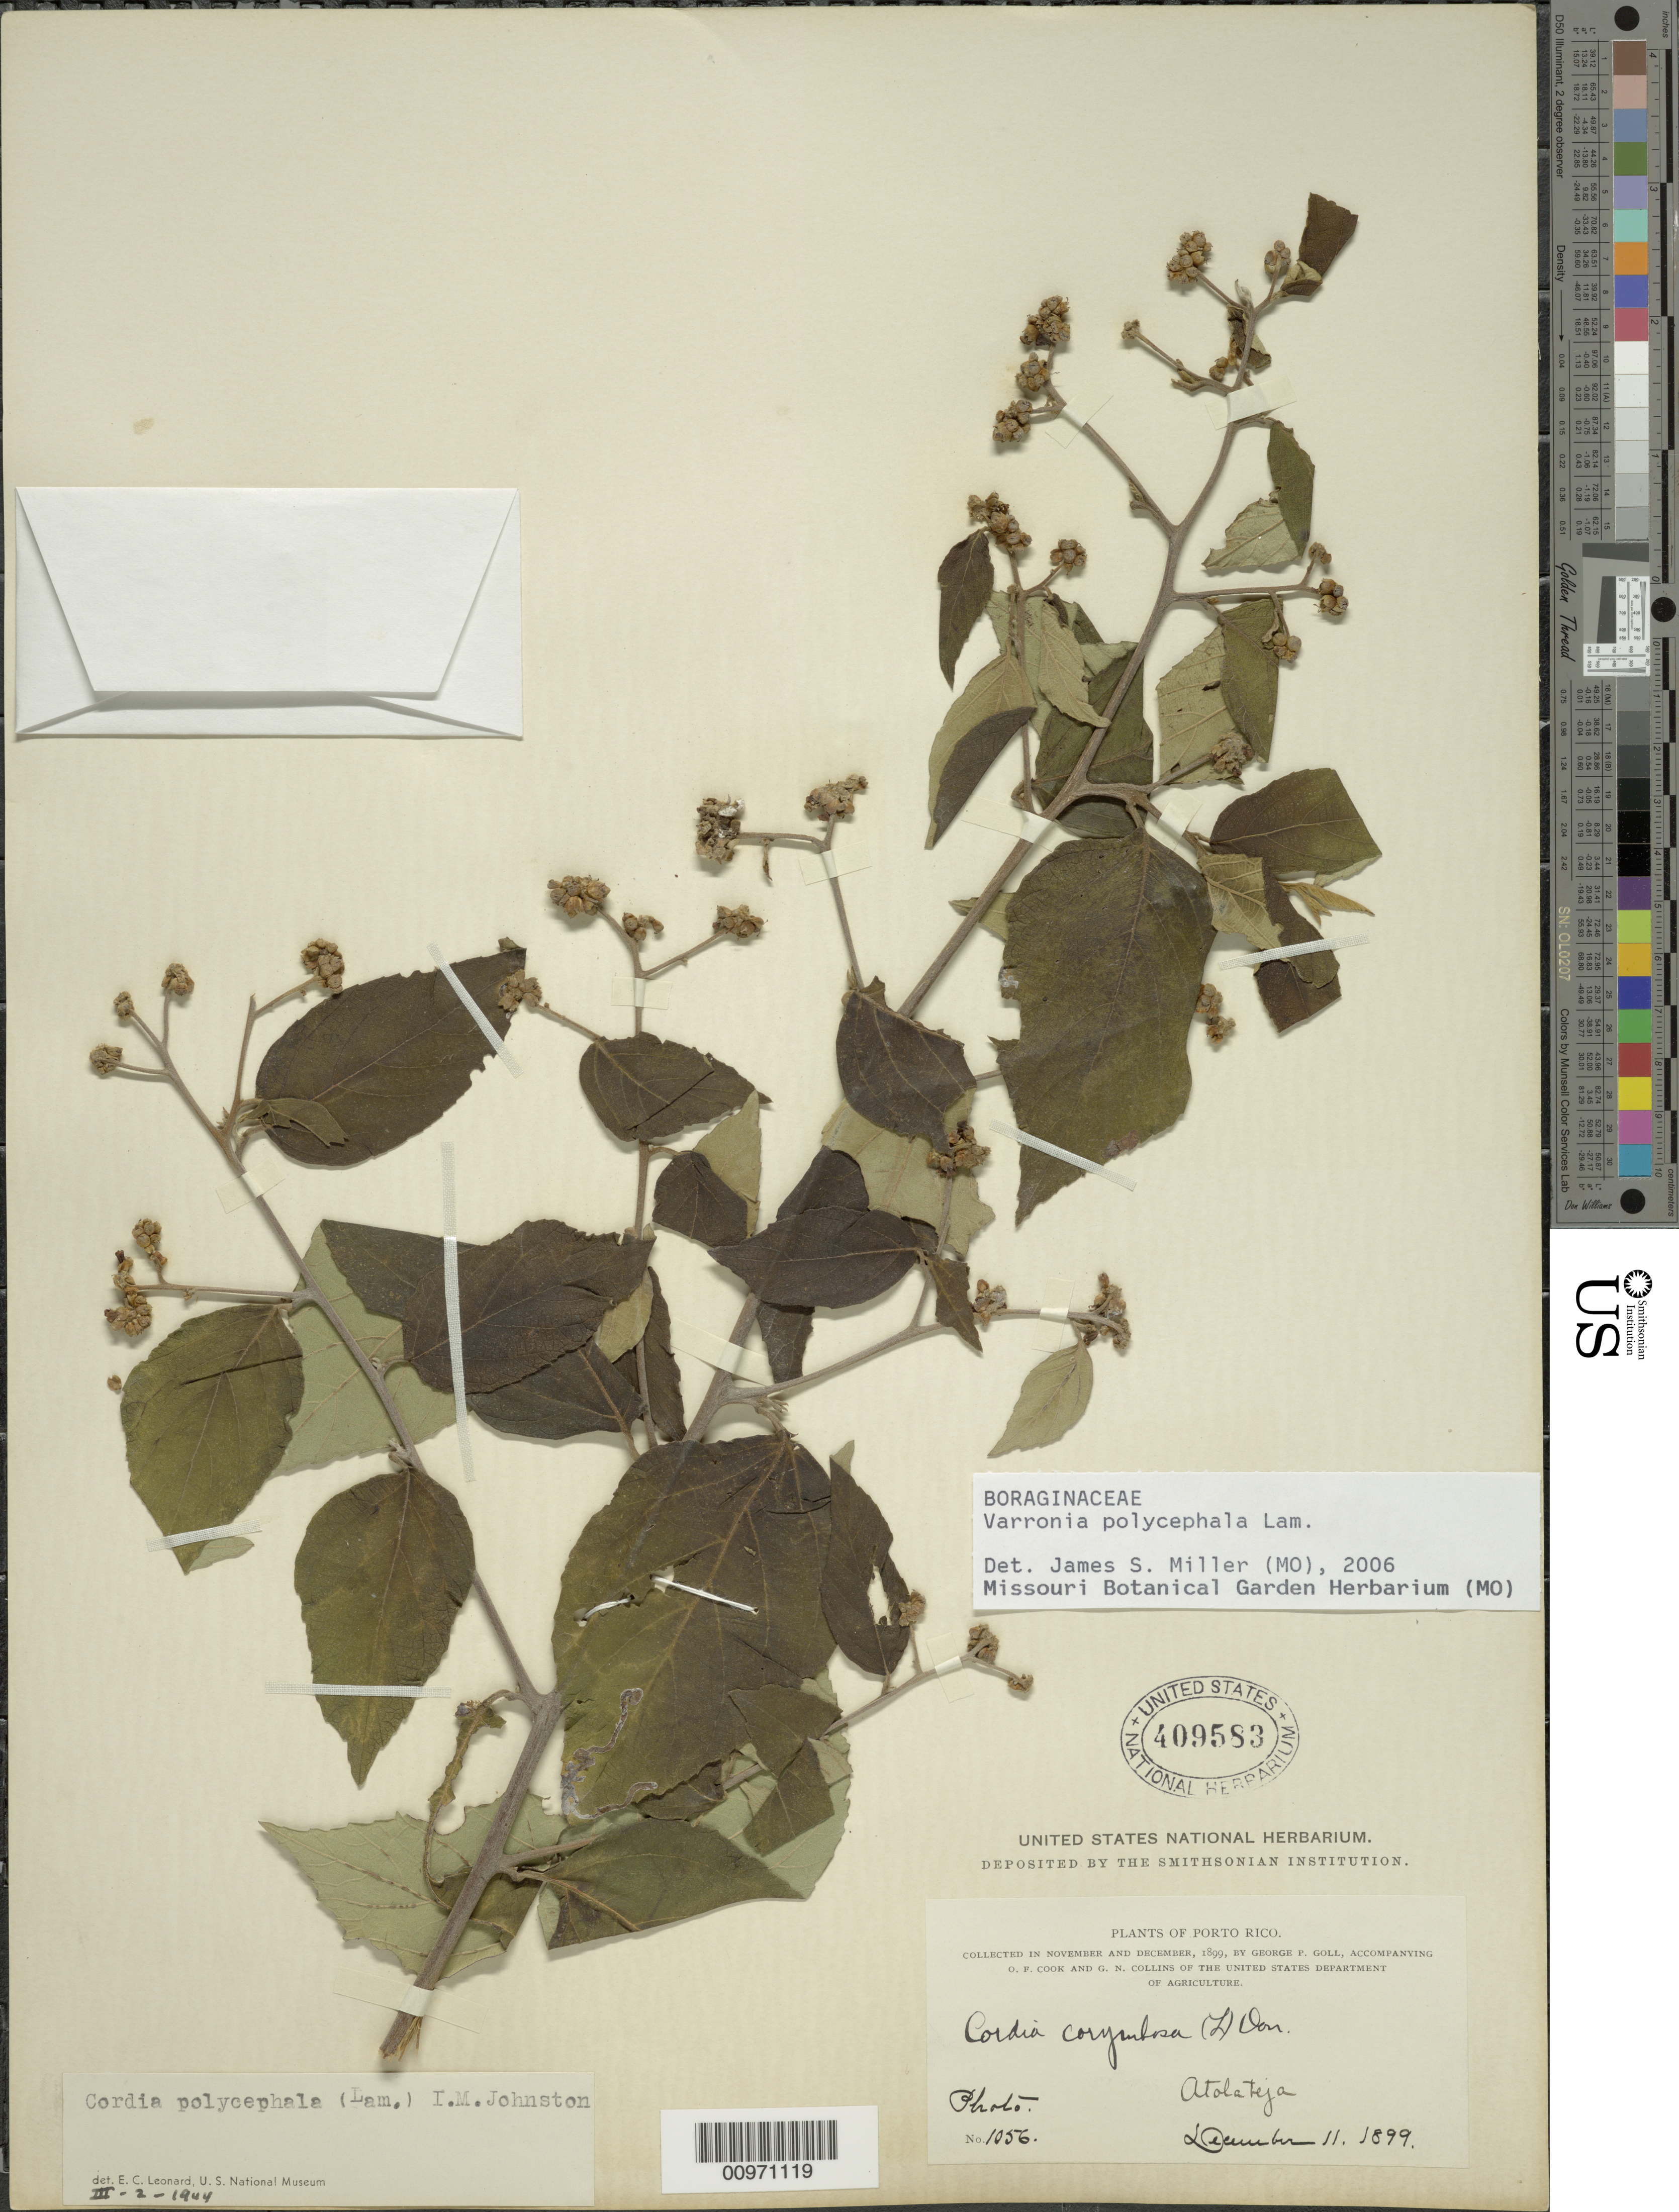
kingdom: Plantae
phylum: Tracheophyta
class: Magnoliopsida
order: Boraginales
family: Cordiaceae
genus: Varronia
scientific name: Varronia polycephala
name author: Lam.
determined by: Miller, James S., (MO), Missouri Botanical Garden (UNITED STATES)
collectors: G. Goll, O. F. Cook & G. N. Collins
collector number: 1056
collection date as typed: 11 Dec 1899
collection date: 1899-12-11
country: Puerto Rico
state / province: Bayamón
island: Puerto Rico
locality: Atolateja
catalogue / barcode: US 409583